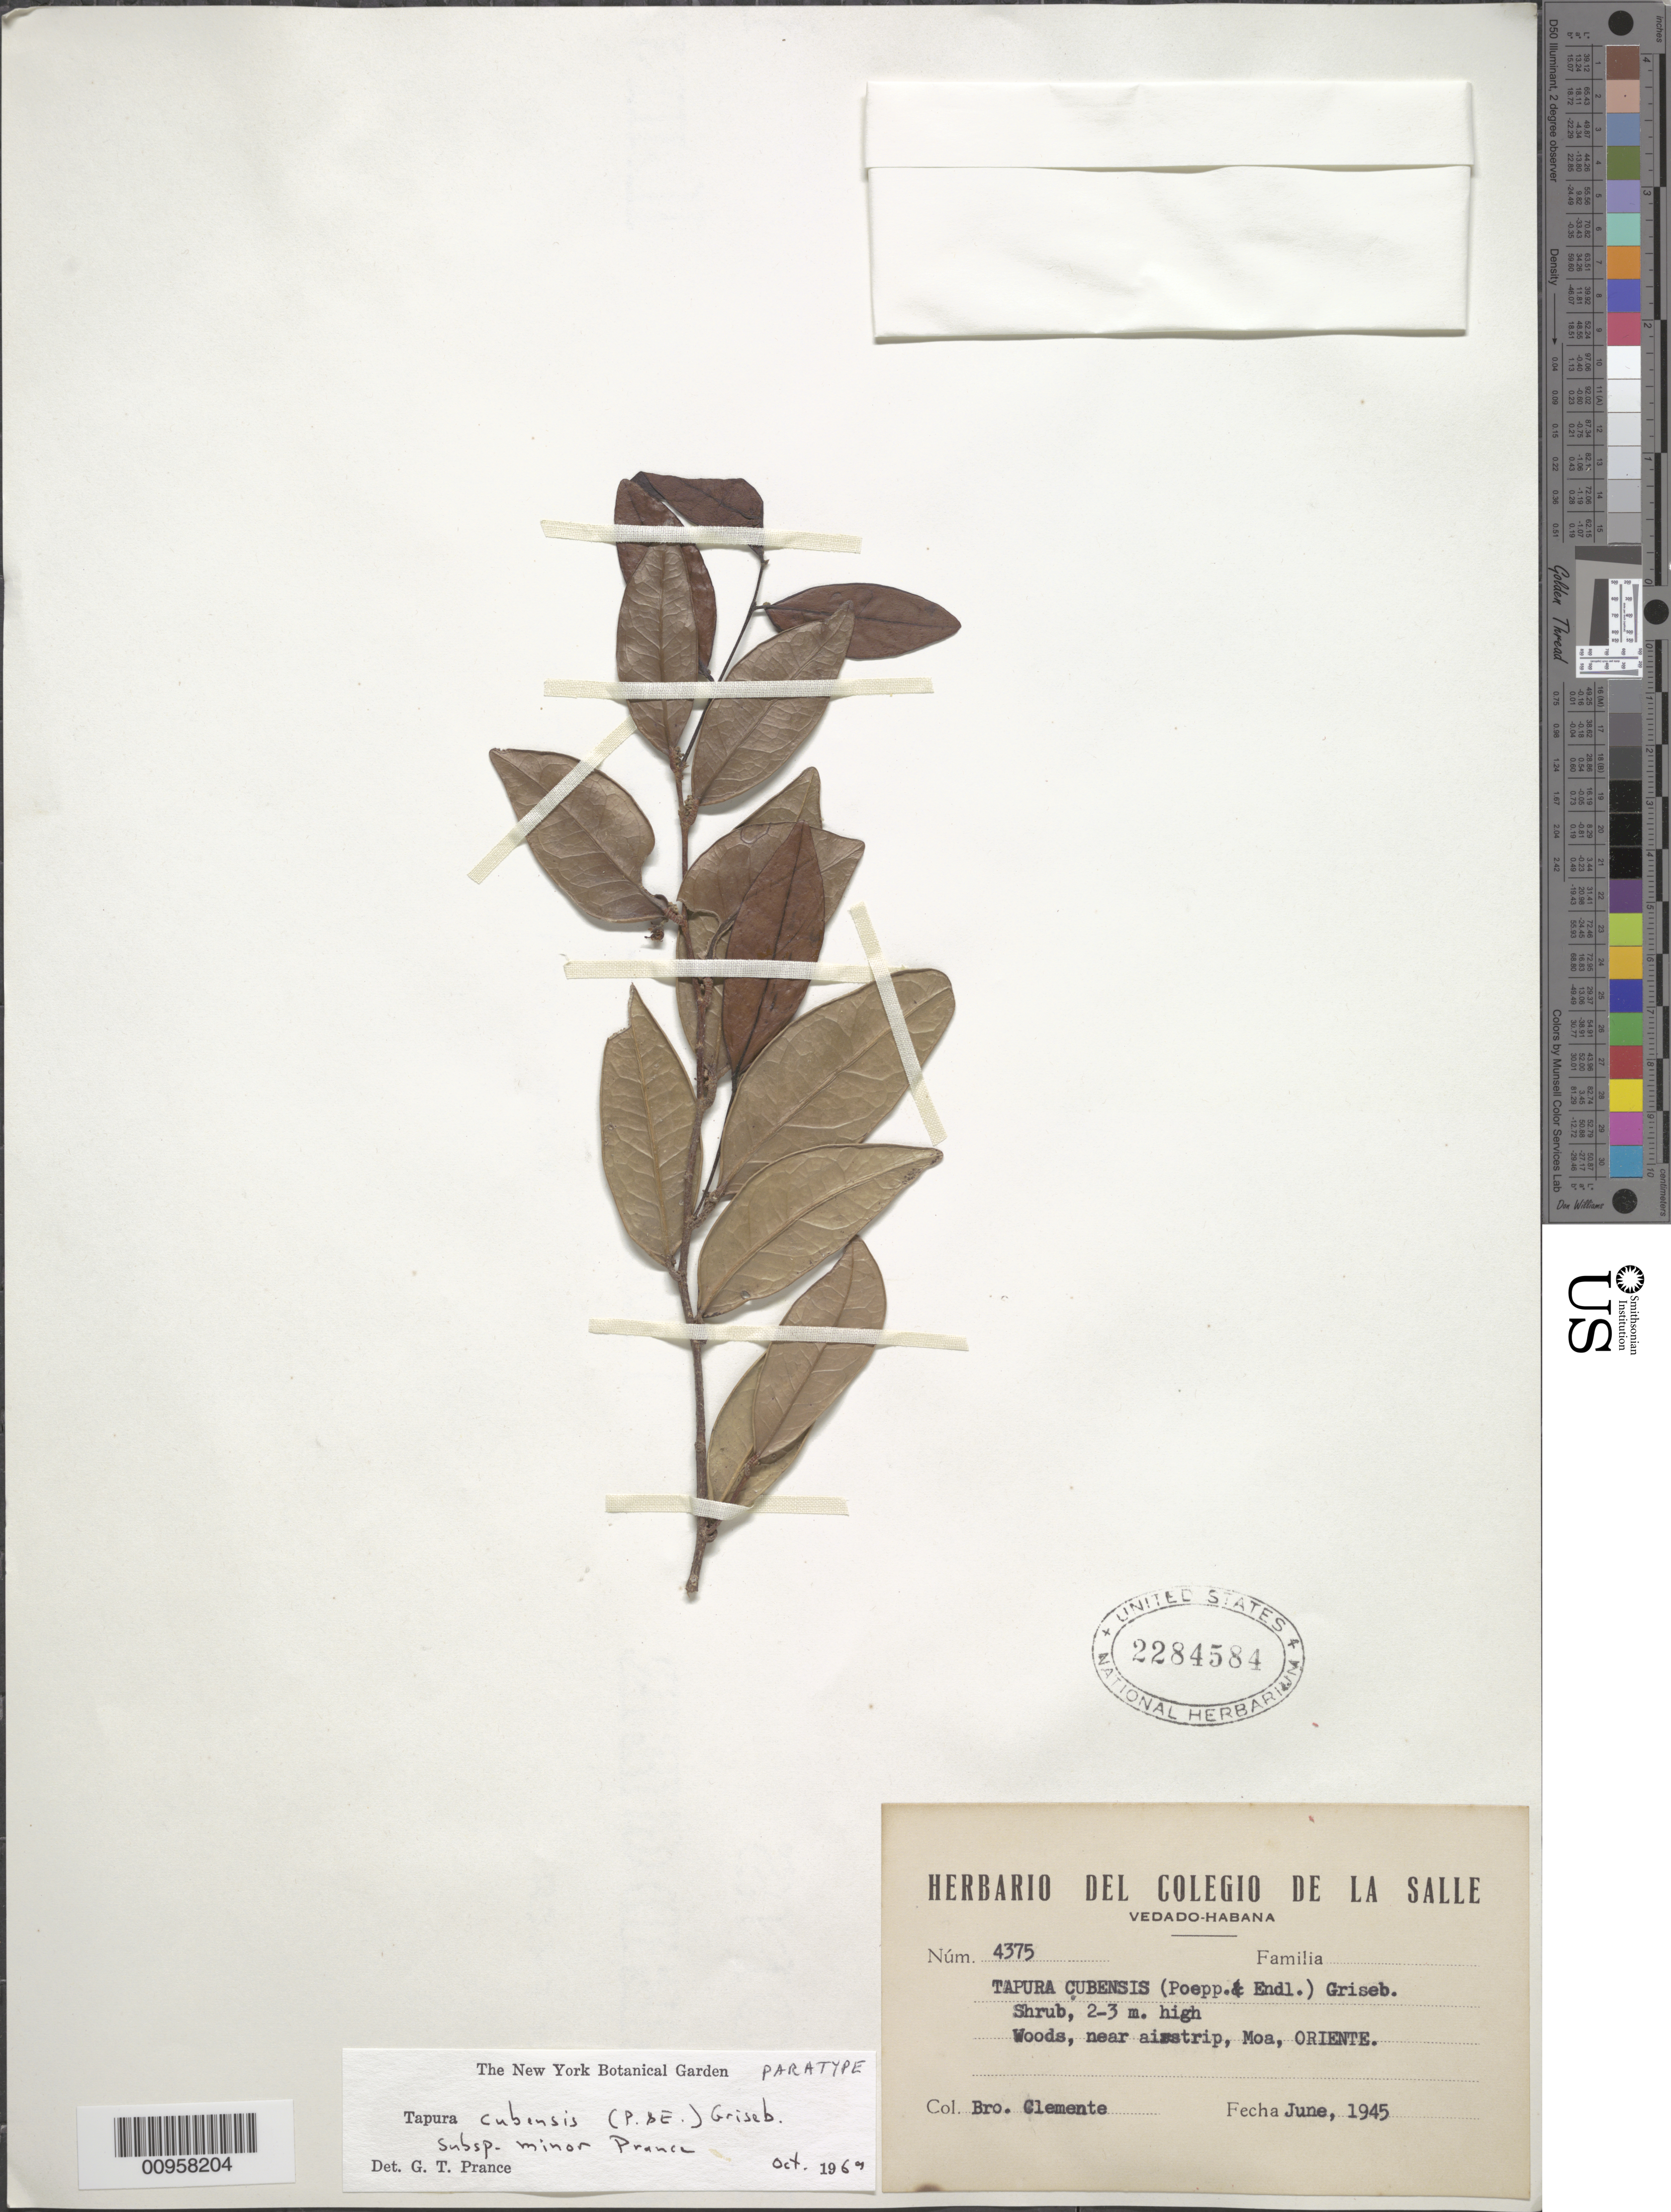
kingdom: Plantae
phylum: Tracheophyta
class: Magnoliopsida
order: Malpighiales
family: Dichapetalaceae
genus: Tapura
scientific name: Tapura cubensis subsp. minor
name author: Prance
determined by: Prance, G. T.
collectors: Bro. Clemente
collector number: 4375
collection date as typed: Jun 1945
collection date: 1945-06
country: Cuba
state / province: Holguín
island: Cuba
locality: Near airstrip, Moa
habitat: Woods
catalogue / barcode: US 2284584